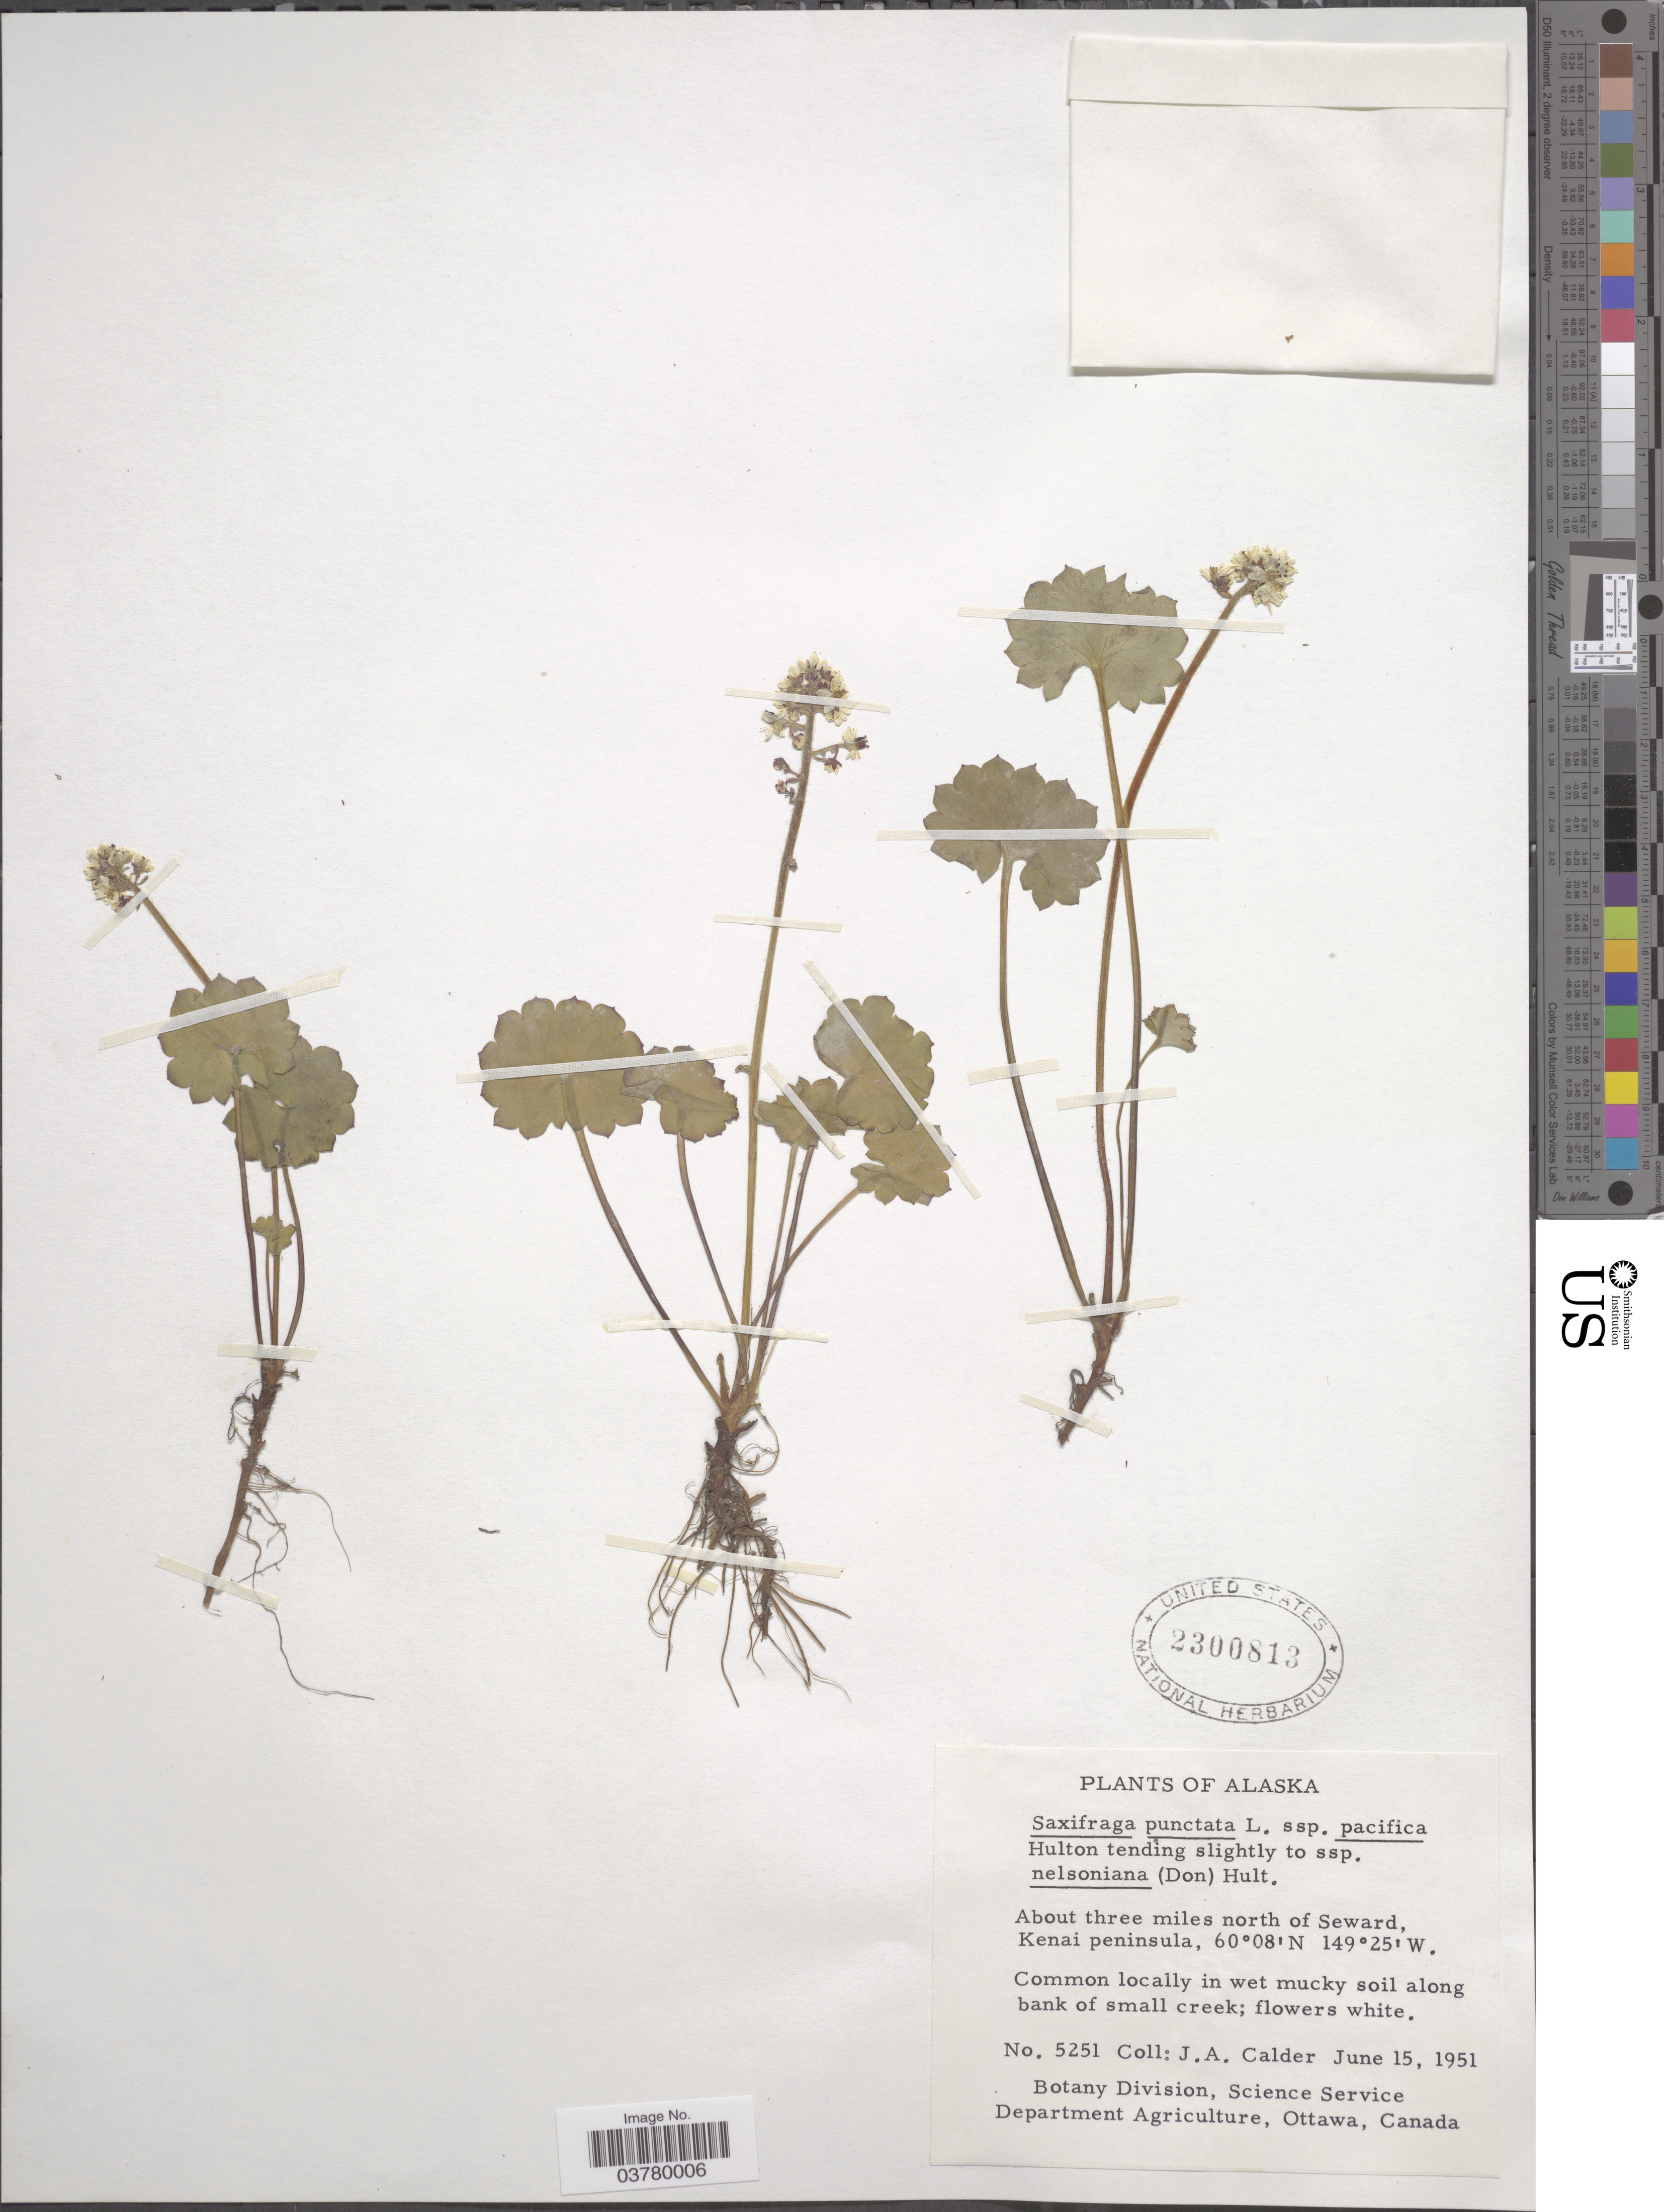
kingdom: Plantae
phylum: Tracheophyta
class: Magnoliopsida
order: Saxifragales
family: Saxifragaceae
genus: Micranthes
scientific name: Micranthes nelsoniana var. porsildiana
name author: (Calder & Savile) Gornall & H. Ohba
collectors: J. A. Calder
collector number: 5251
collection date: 1951-06-15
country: United States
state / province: Alaska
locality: About three miles north of Seward, Kenai peninsula.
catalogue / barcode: US 2300813